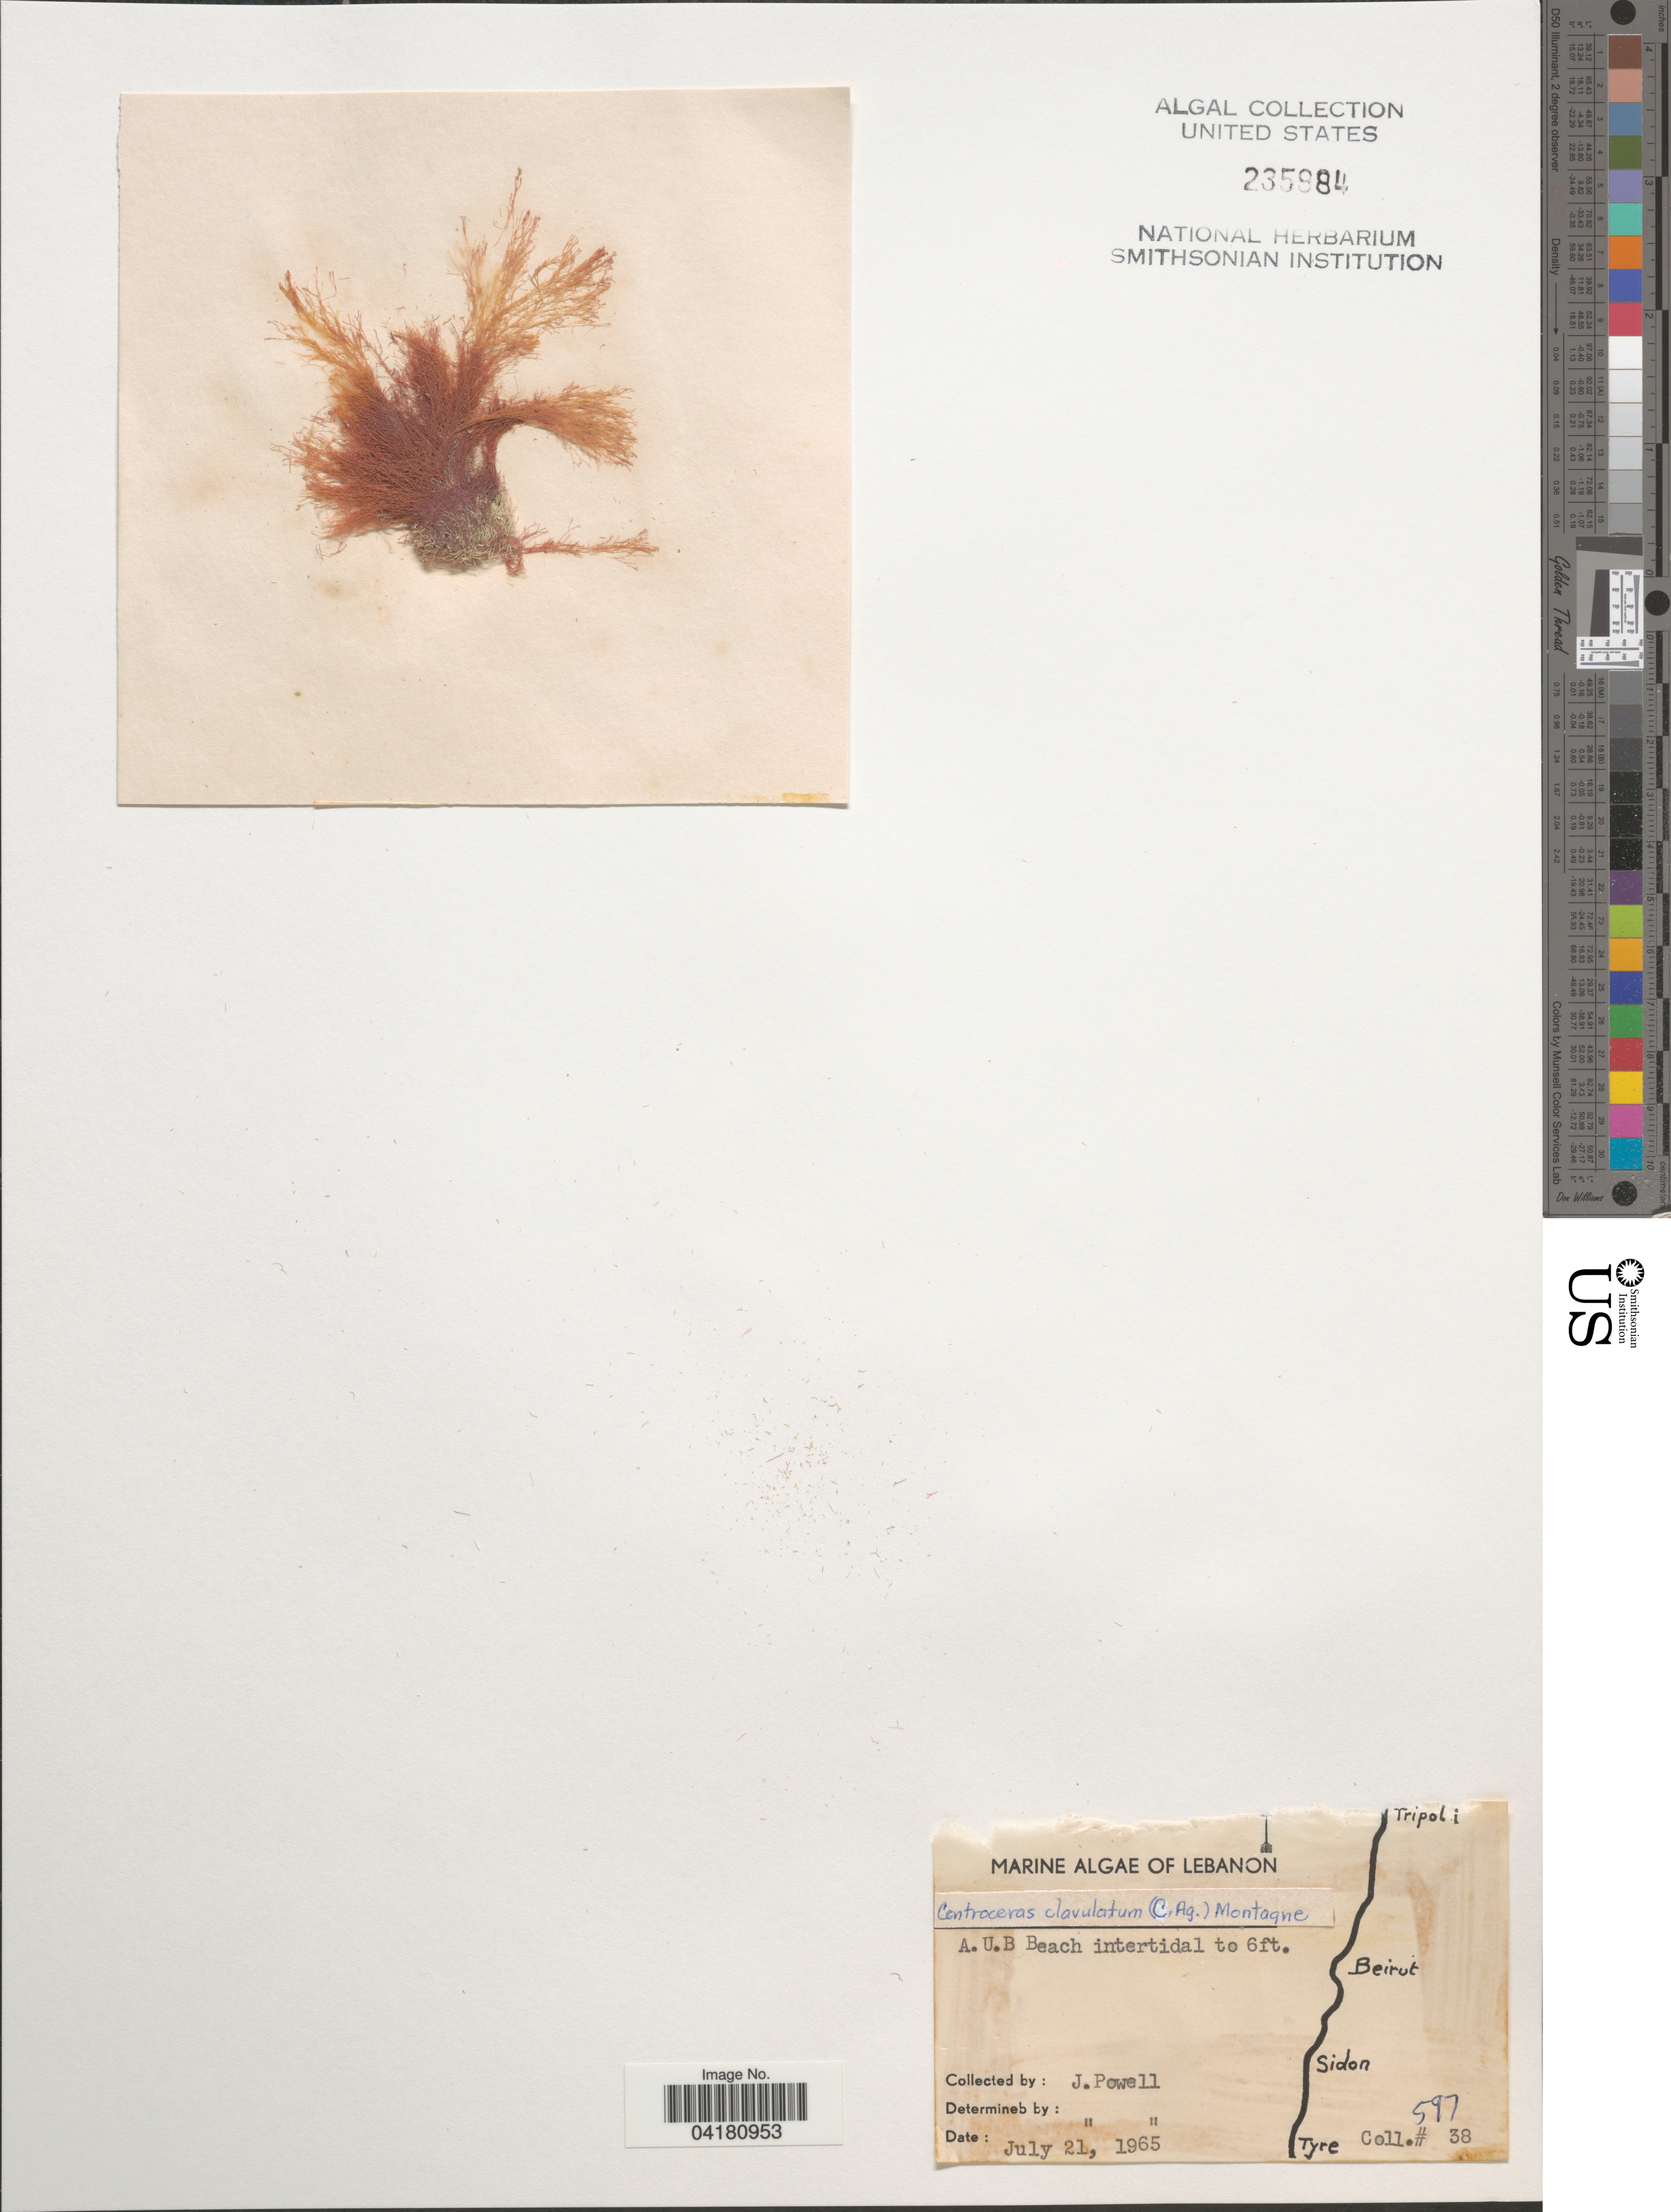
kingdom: Plantae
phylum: Rhodophyta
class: Florideophyceae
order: Ceramiales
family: Ceramiaceae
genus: Centroceras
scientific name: Centroceras clavulatum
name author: (C. Agardh) Mont.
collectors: J. Powell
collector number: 38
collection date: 1965-07-21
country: Lebanon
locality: A.U.B Beach intertidal to 6ft.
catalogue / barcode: US 235984